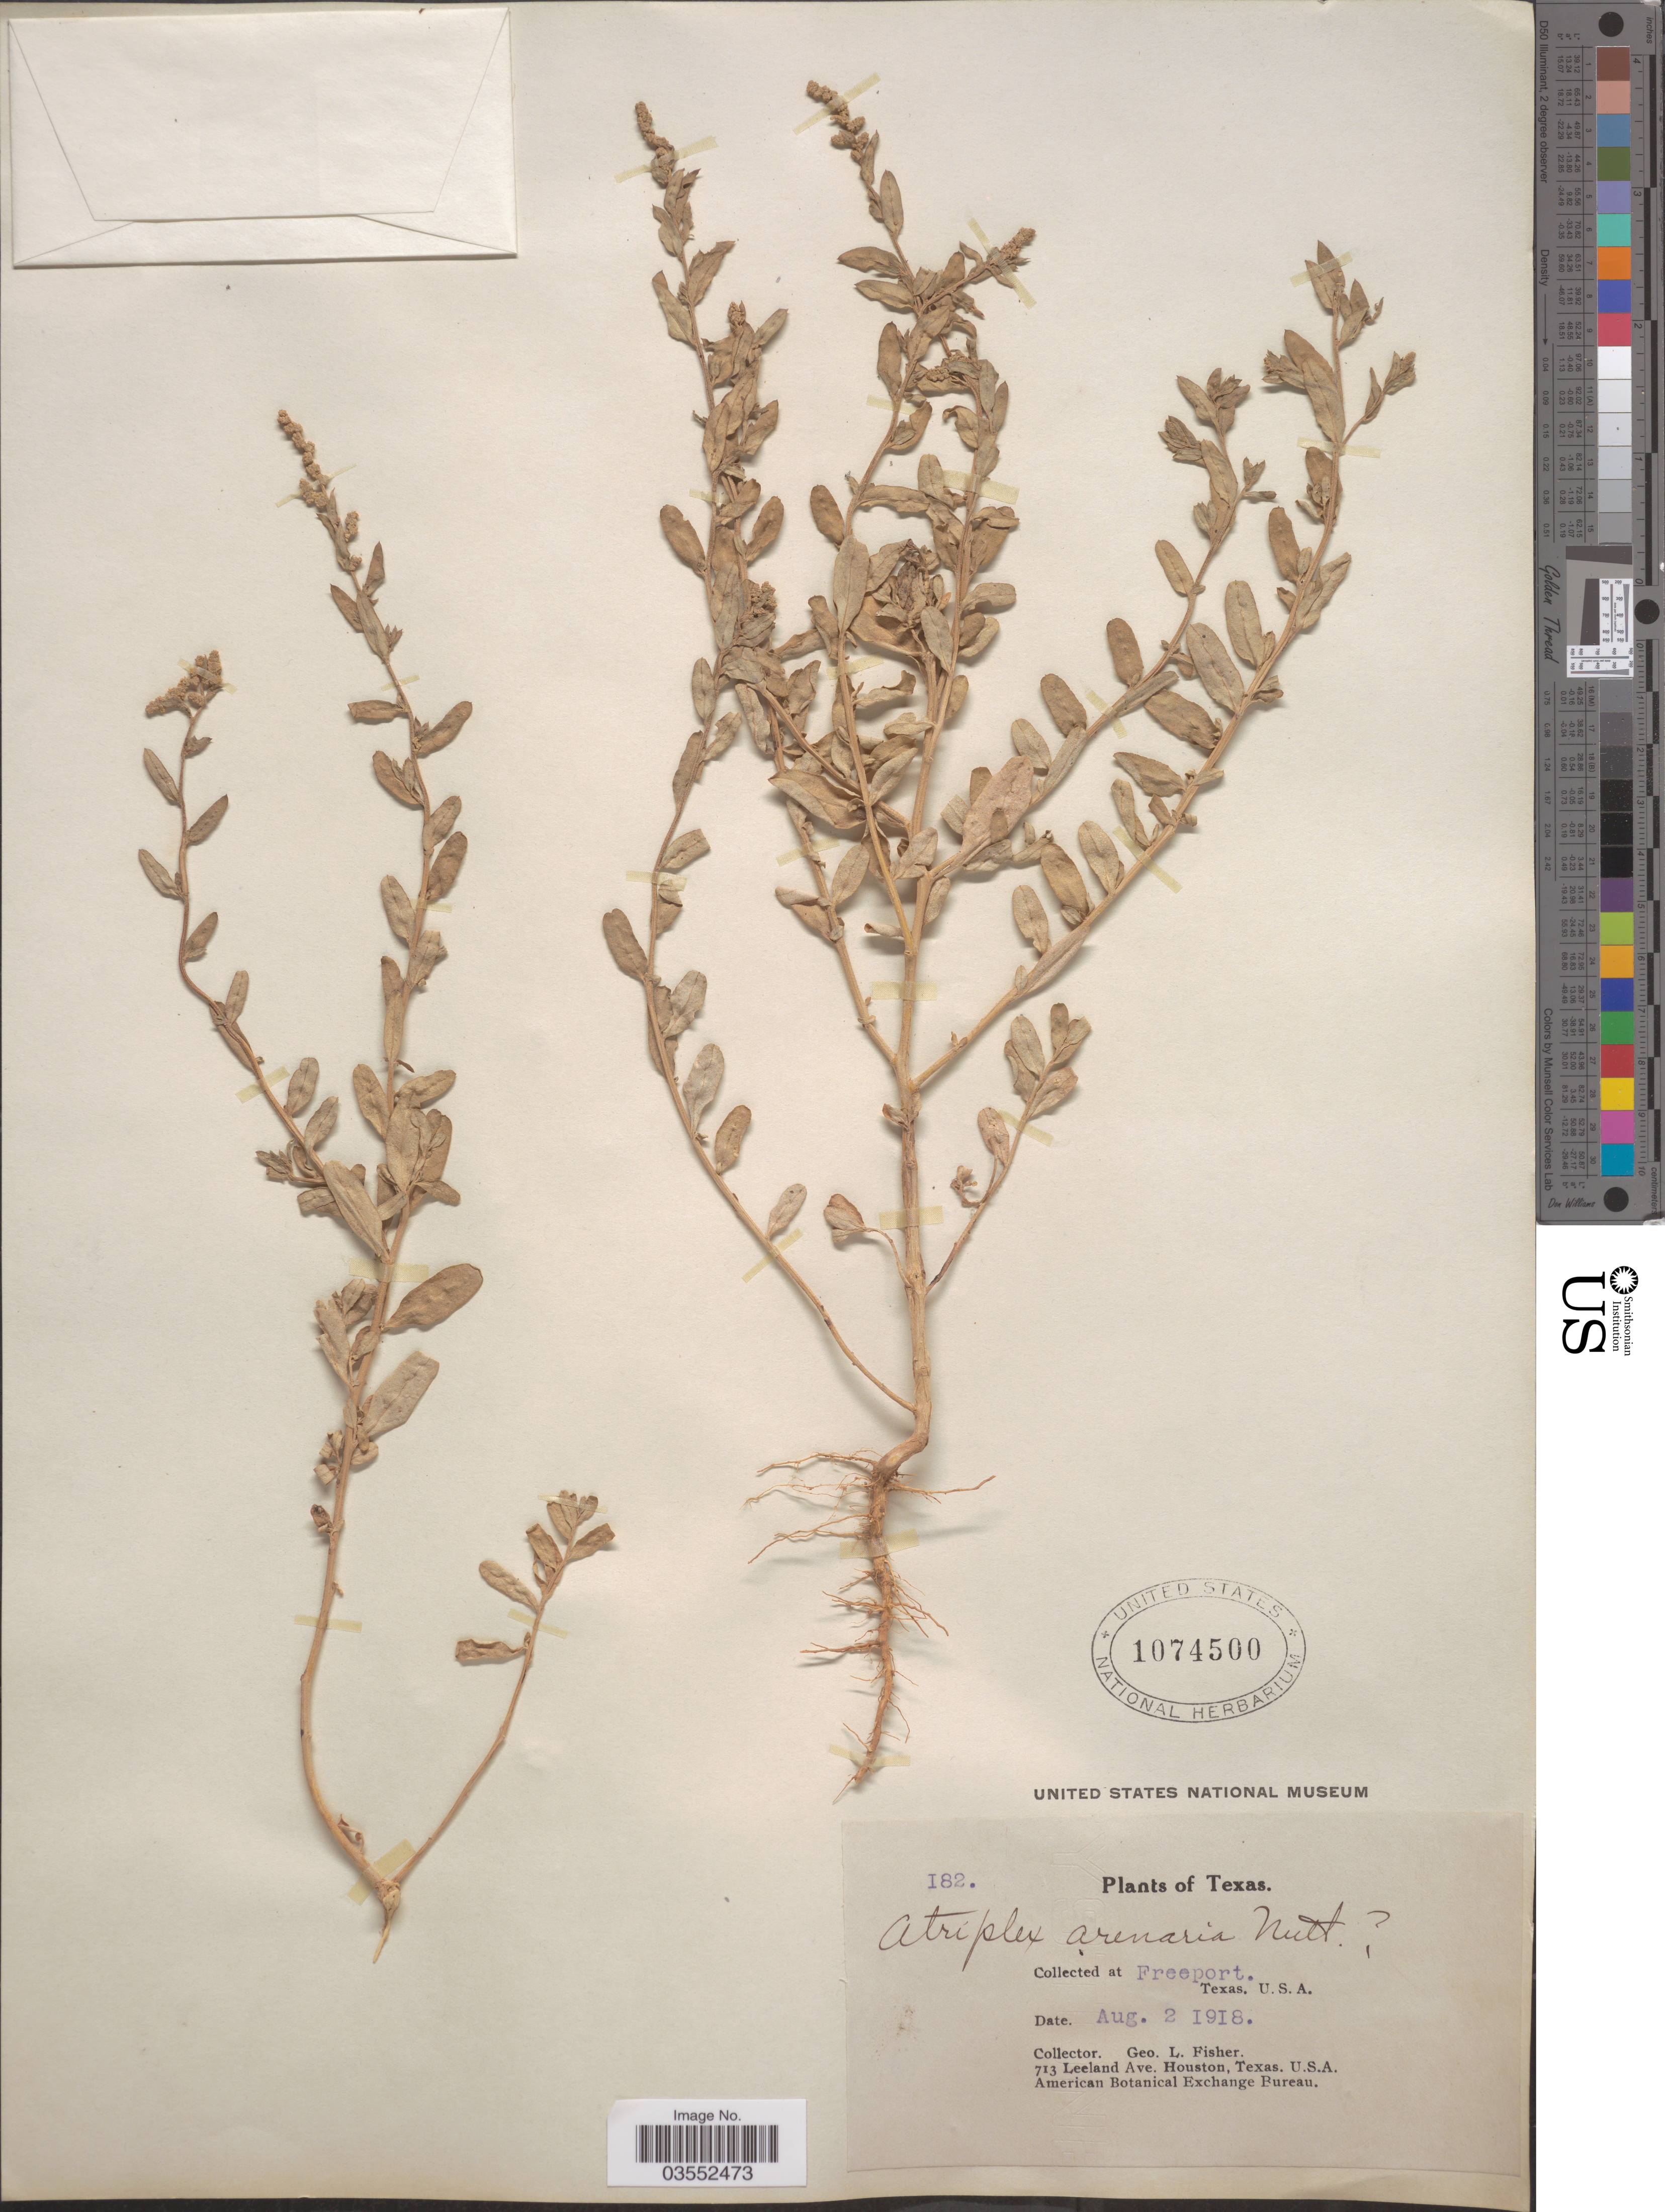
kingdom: Plantae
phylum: Tracheophyta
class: Magnoliopsida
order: Caryophyllales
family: Amaranthaceae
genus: Atriplex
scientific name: Atriplex pentandra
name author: (Jacq.) Standl.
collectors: G. L. Fisher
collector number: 182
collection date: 1918-08-02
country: United States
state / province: Texas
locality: Freeport, U.S.A.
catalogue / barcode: US 1074500